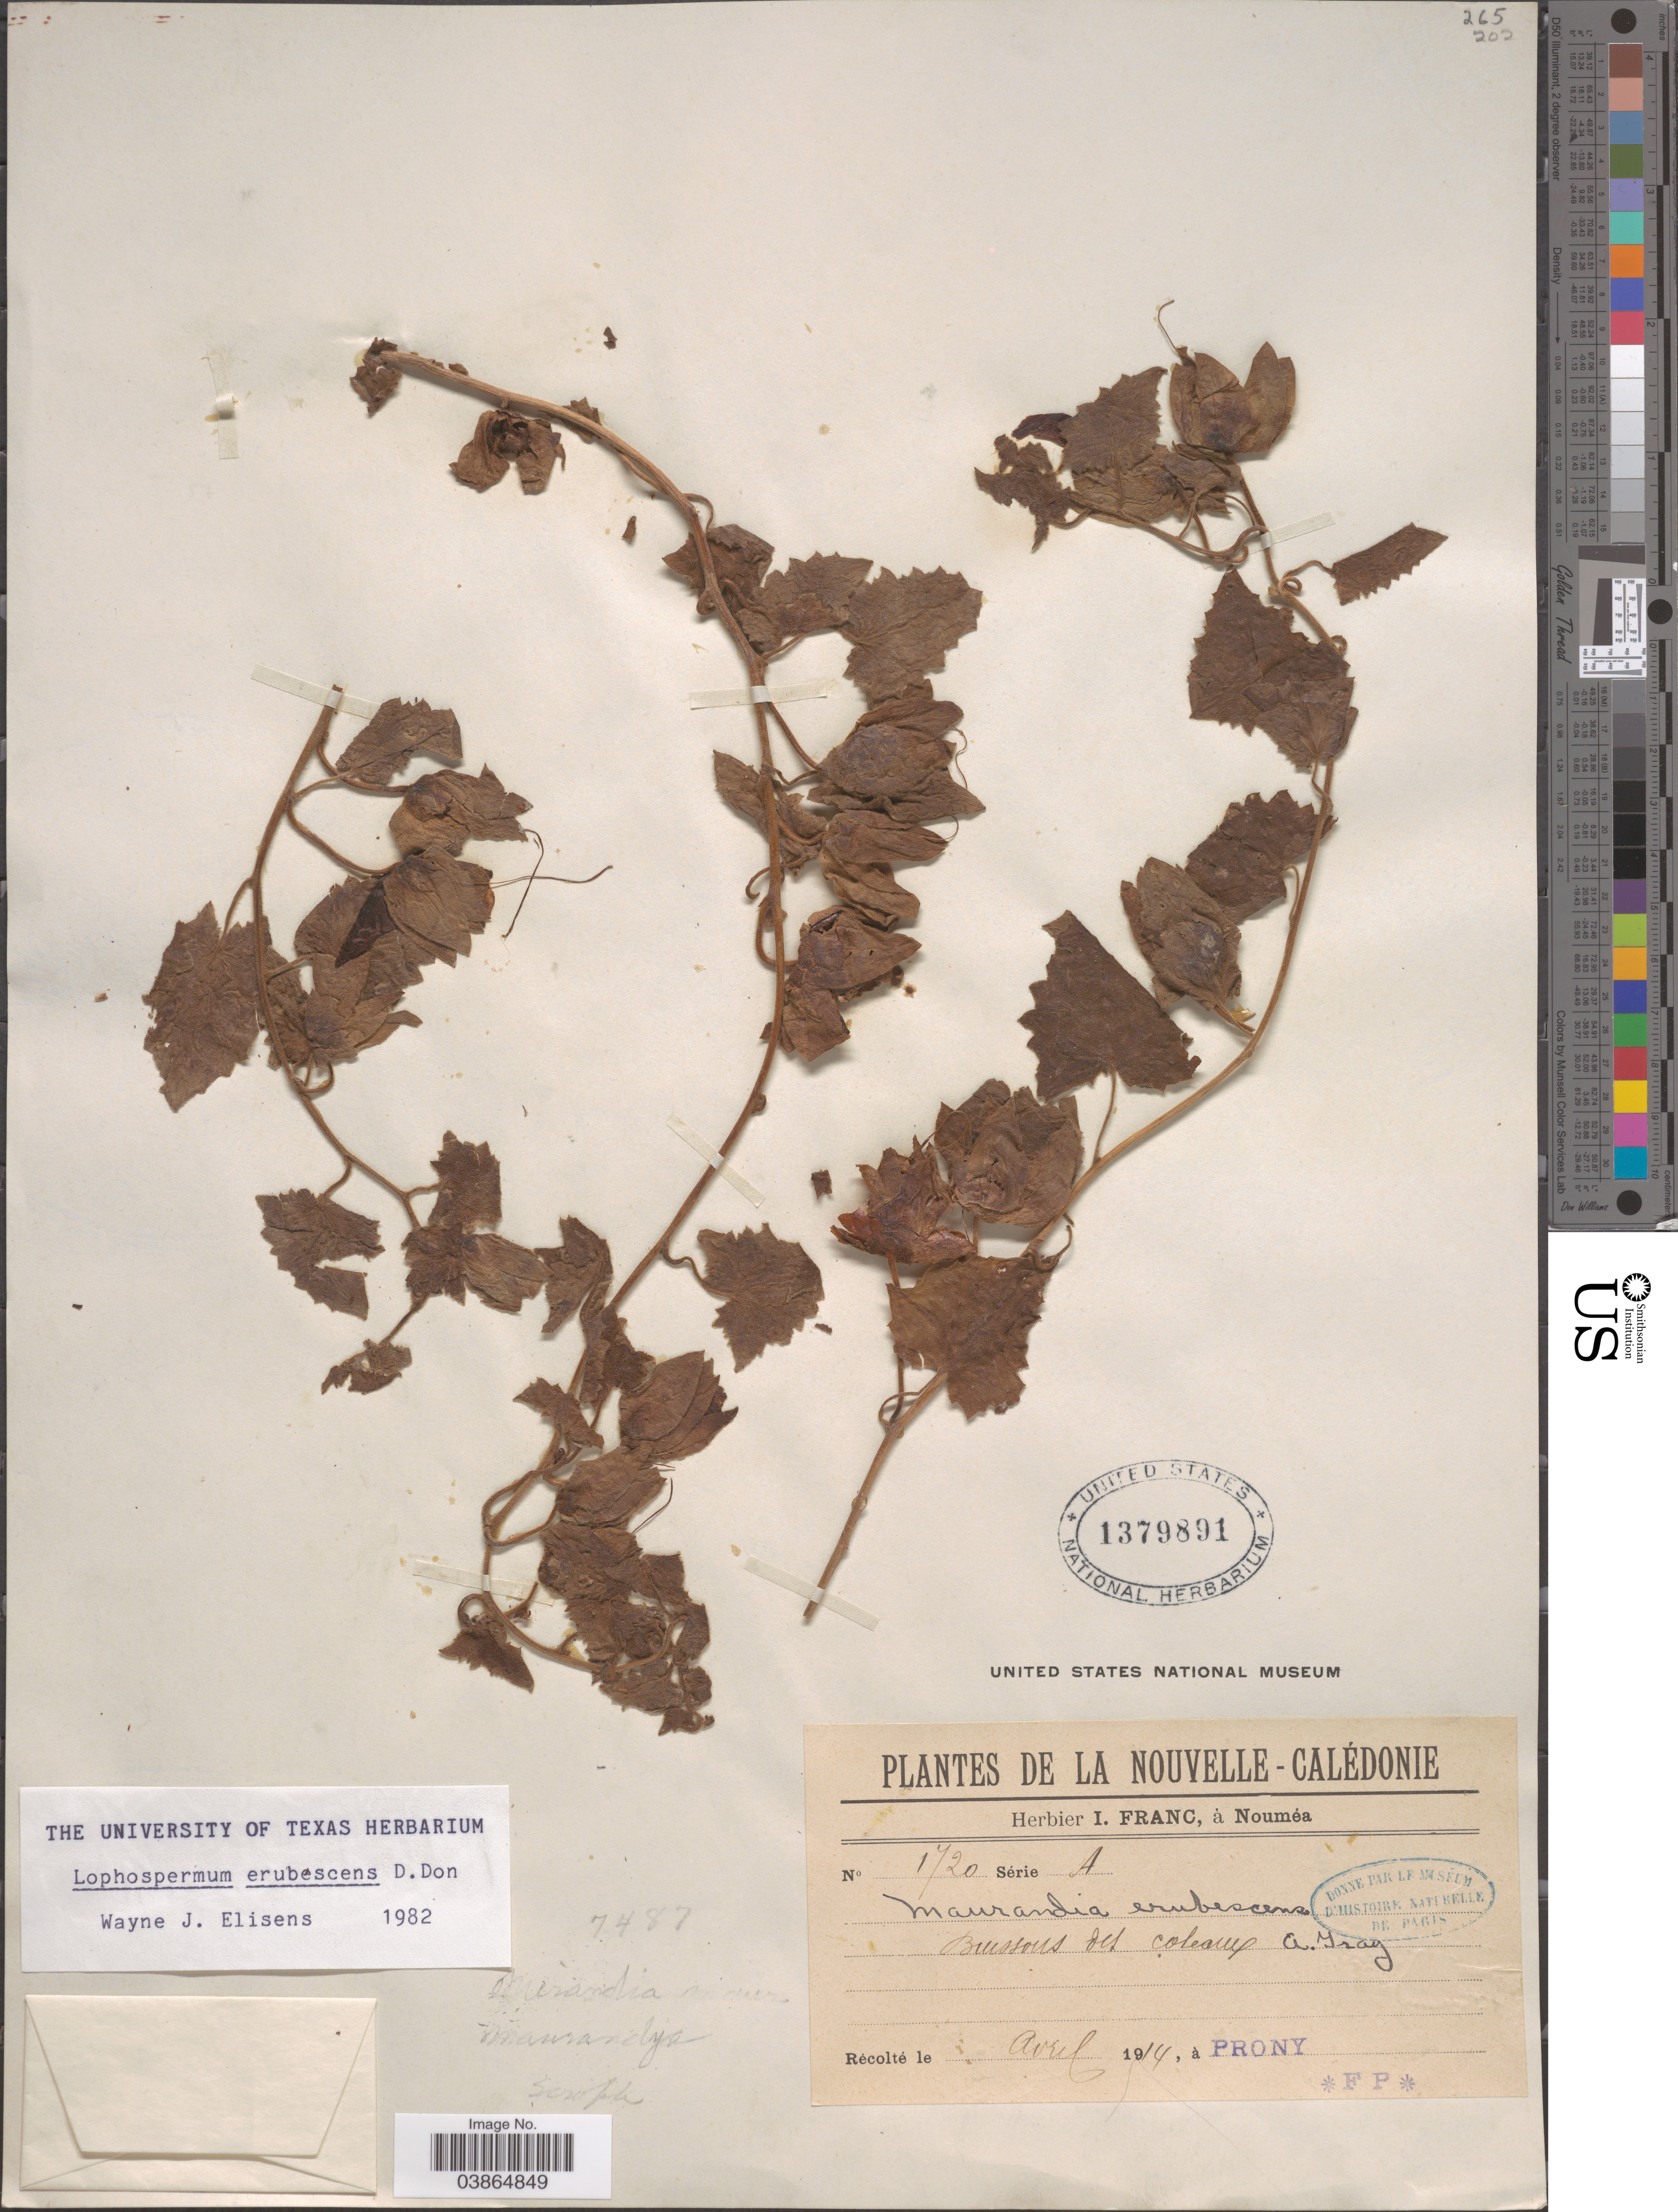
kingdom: Plantae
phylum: Tracheophyta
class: Magnoliopsida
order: Lamiales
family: Plantaginaceae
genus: Maurandya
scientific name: Maurandya erubescens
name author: (D. Don) A. Gray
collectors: ex herb. I. Franc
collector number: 1720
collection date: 1914-04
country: New Caledonia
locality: Nouvelle- Calédonie. Buissons del coleaux. À Prony.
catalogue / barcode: US 1379891